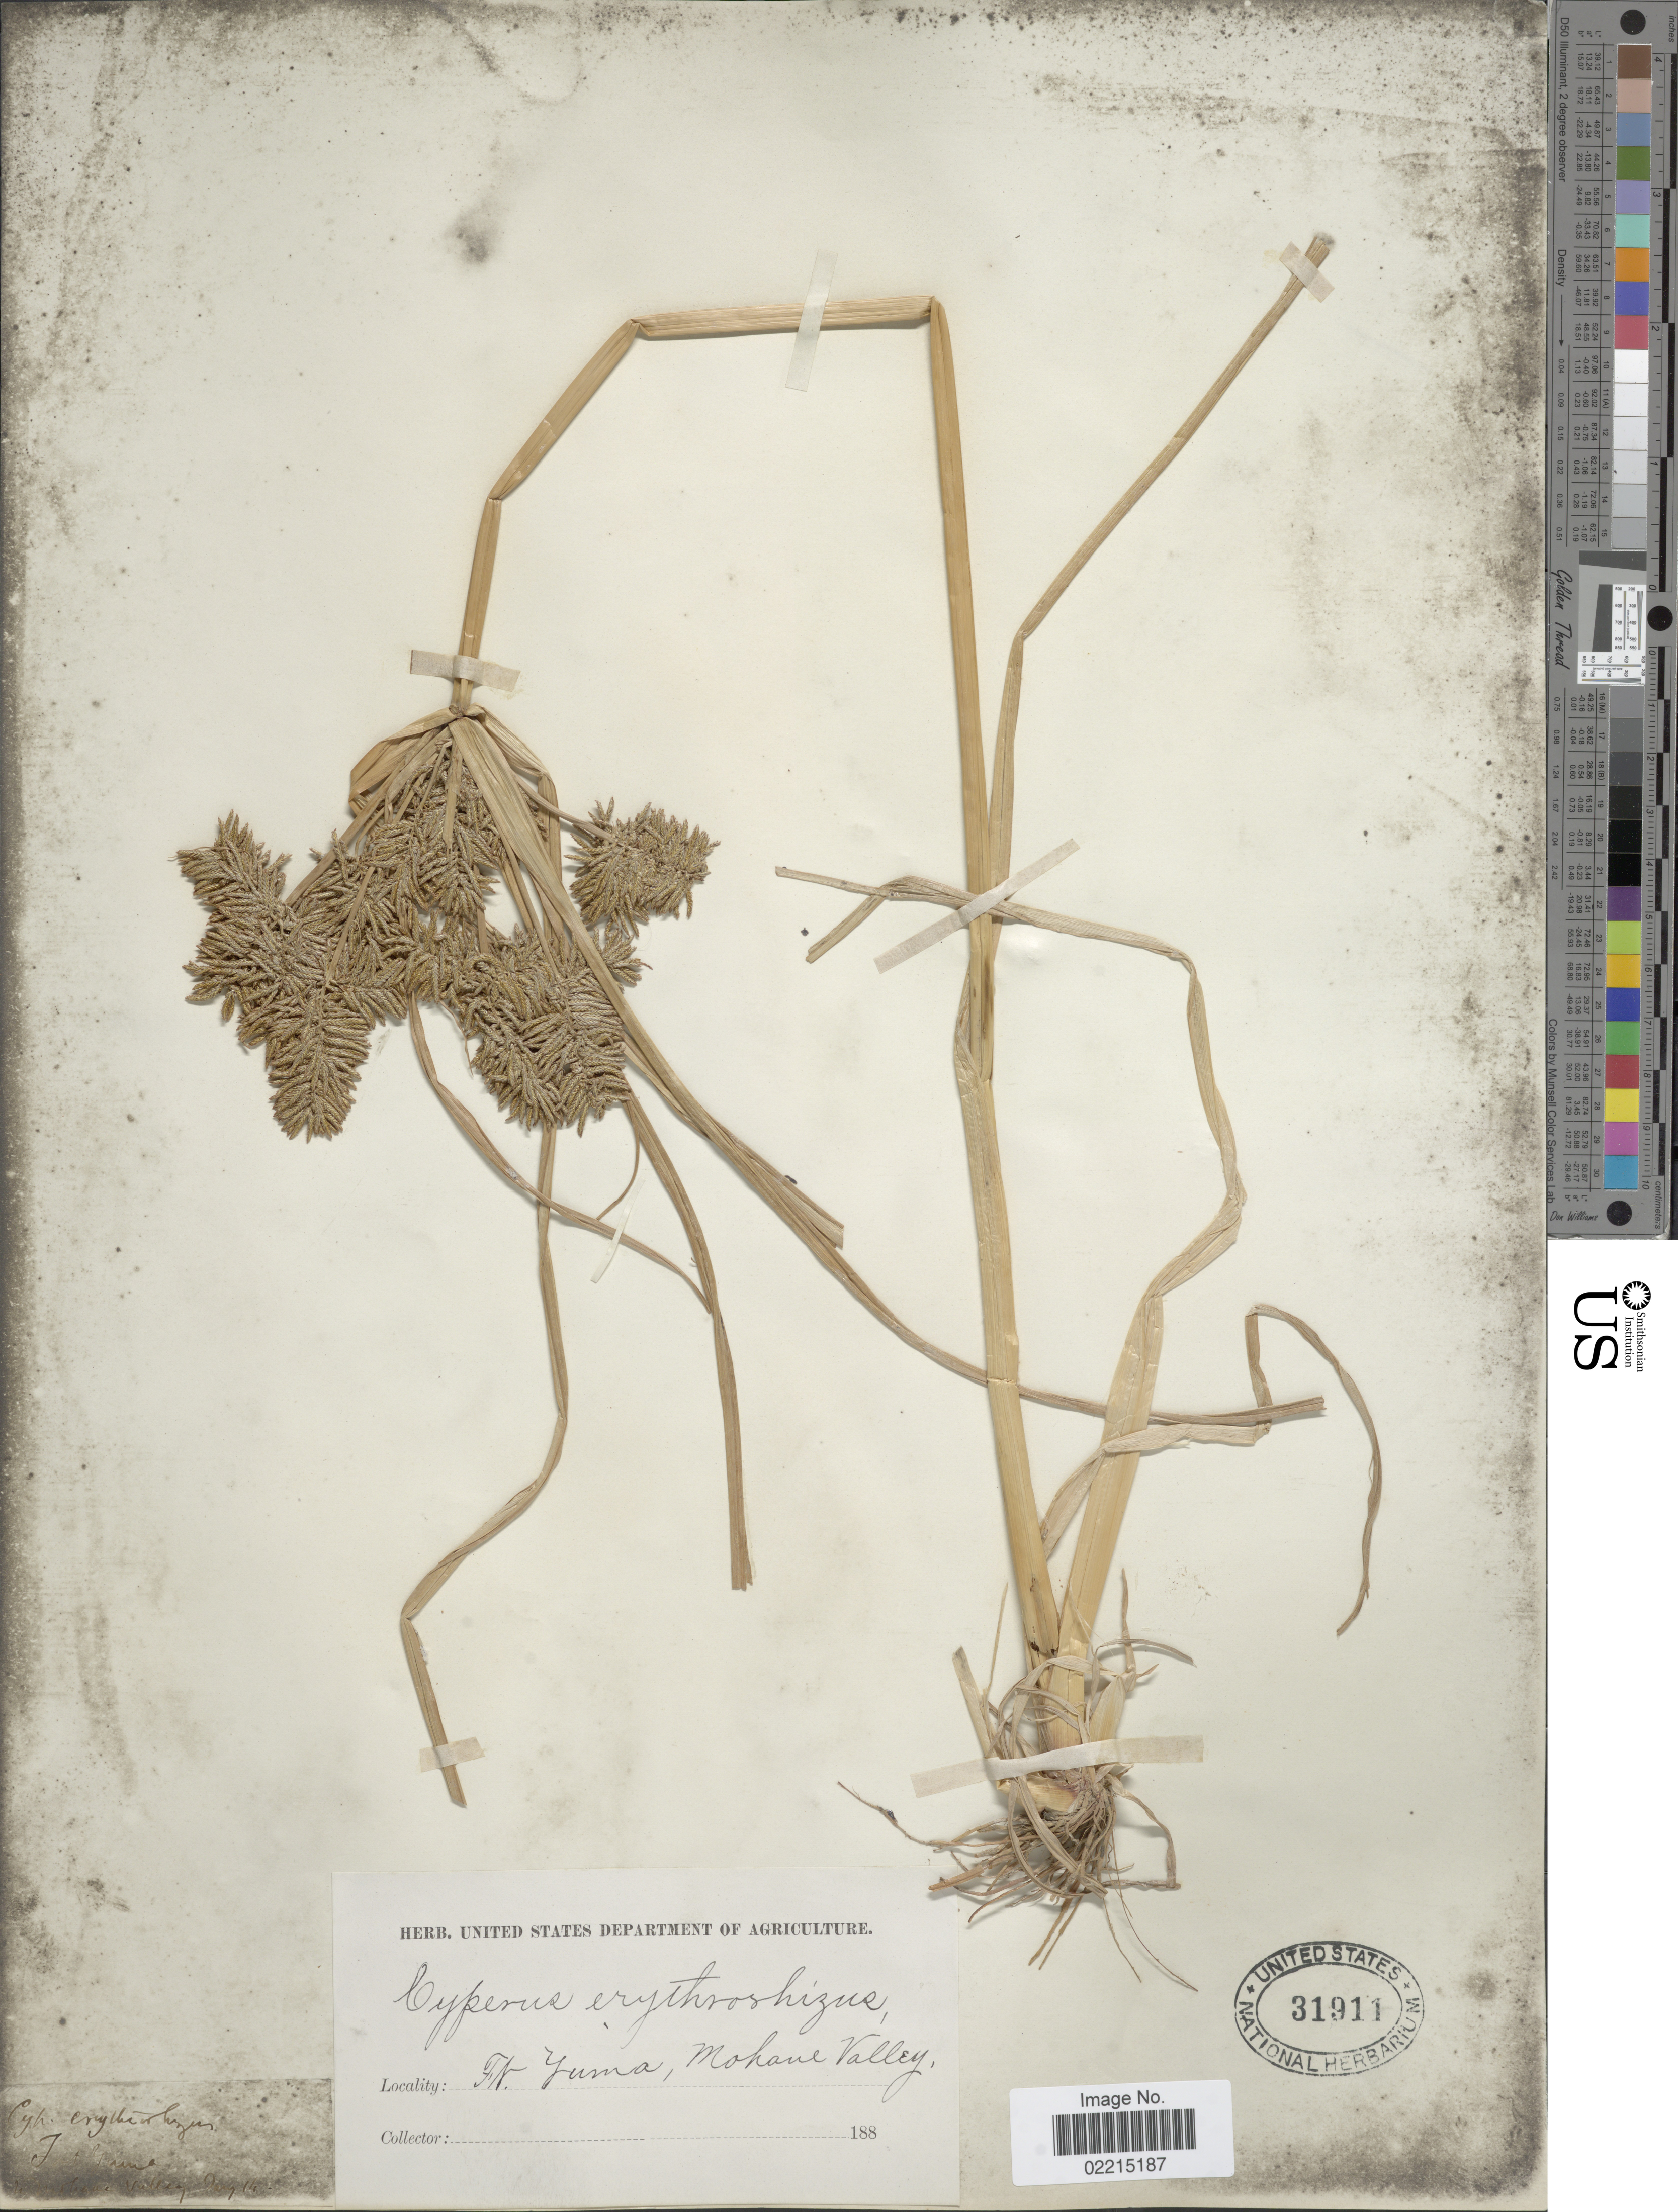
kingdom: Plantae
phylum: Tracheophyta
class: Liliopsida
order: Poales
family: Cyperaceae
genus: Cyperus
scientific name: Cyperus erythrorhizos Muhl.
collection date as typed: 188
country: United States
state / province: Arizona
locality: Ft. Yuma, Mohave Valley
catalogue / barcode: US 31911